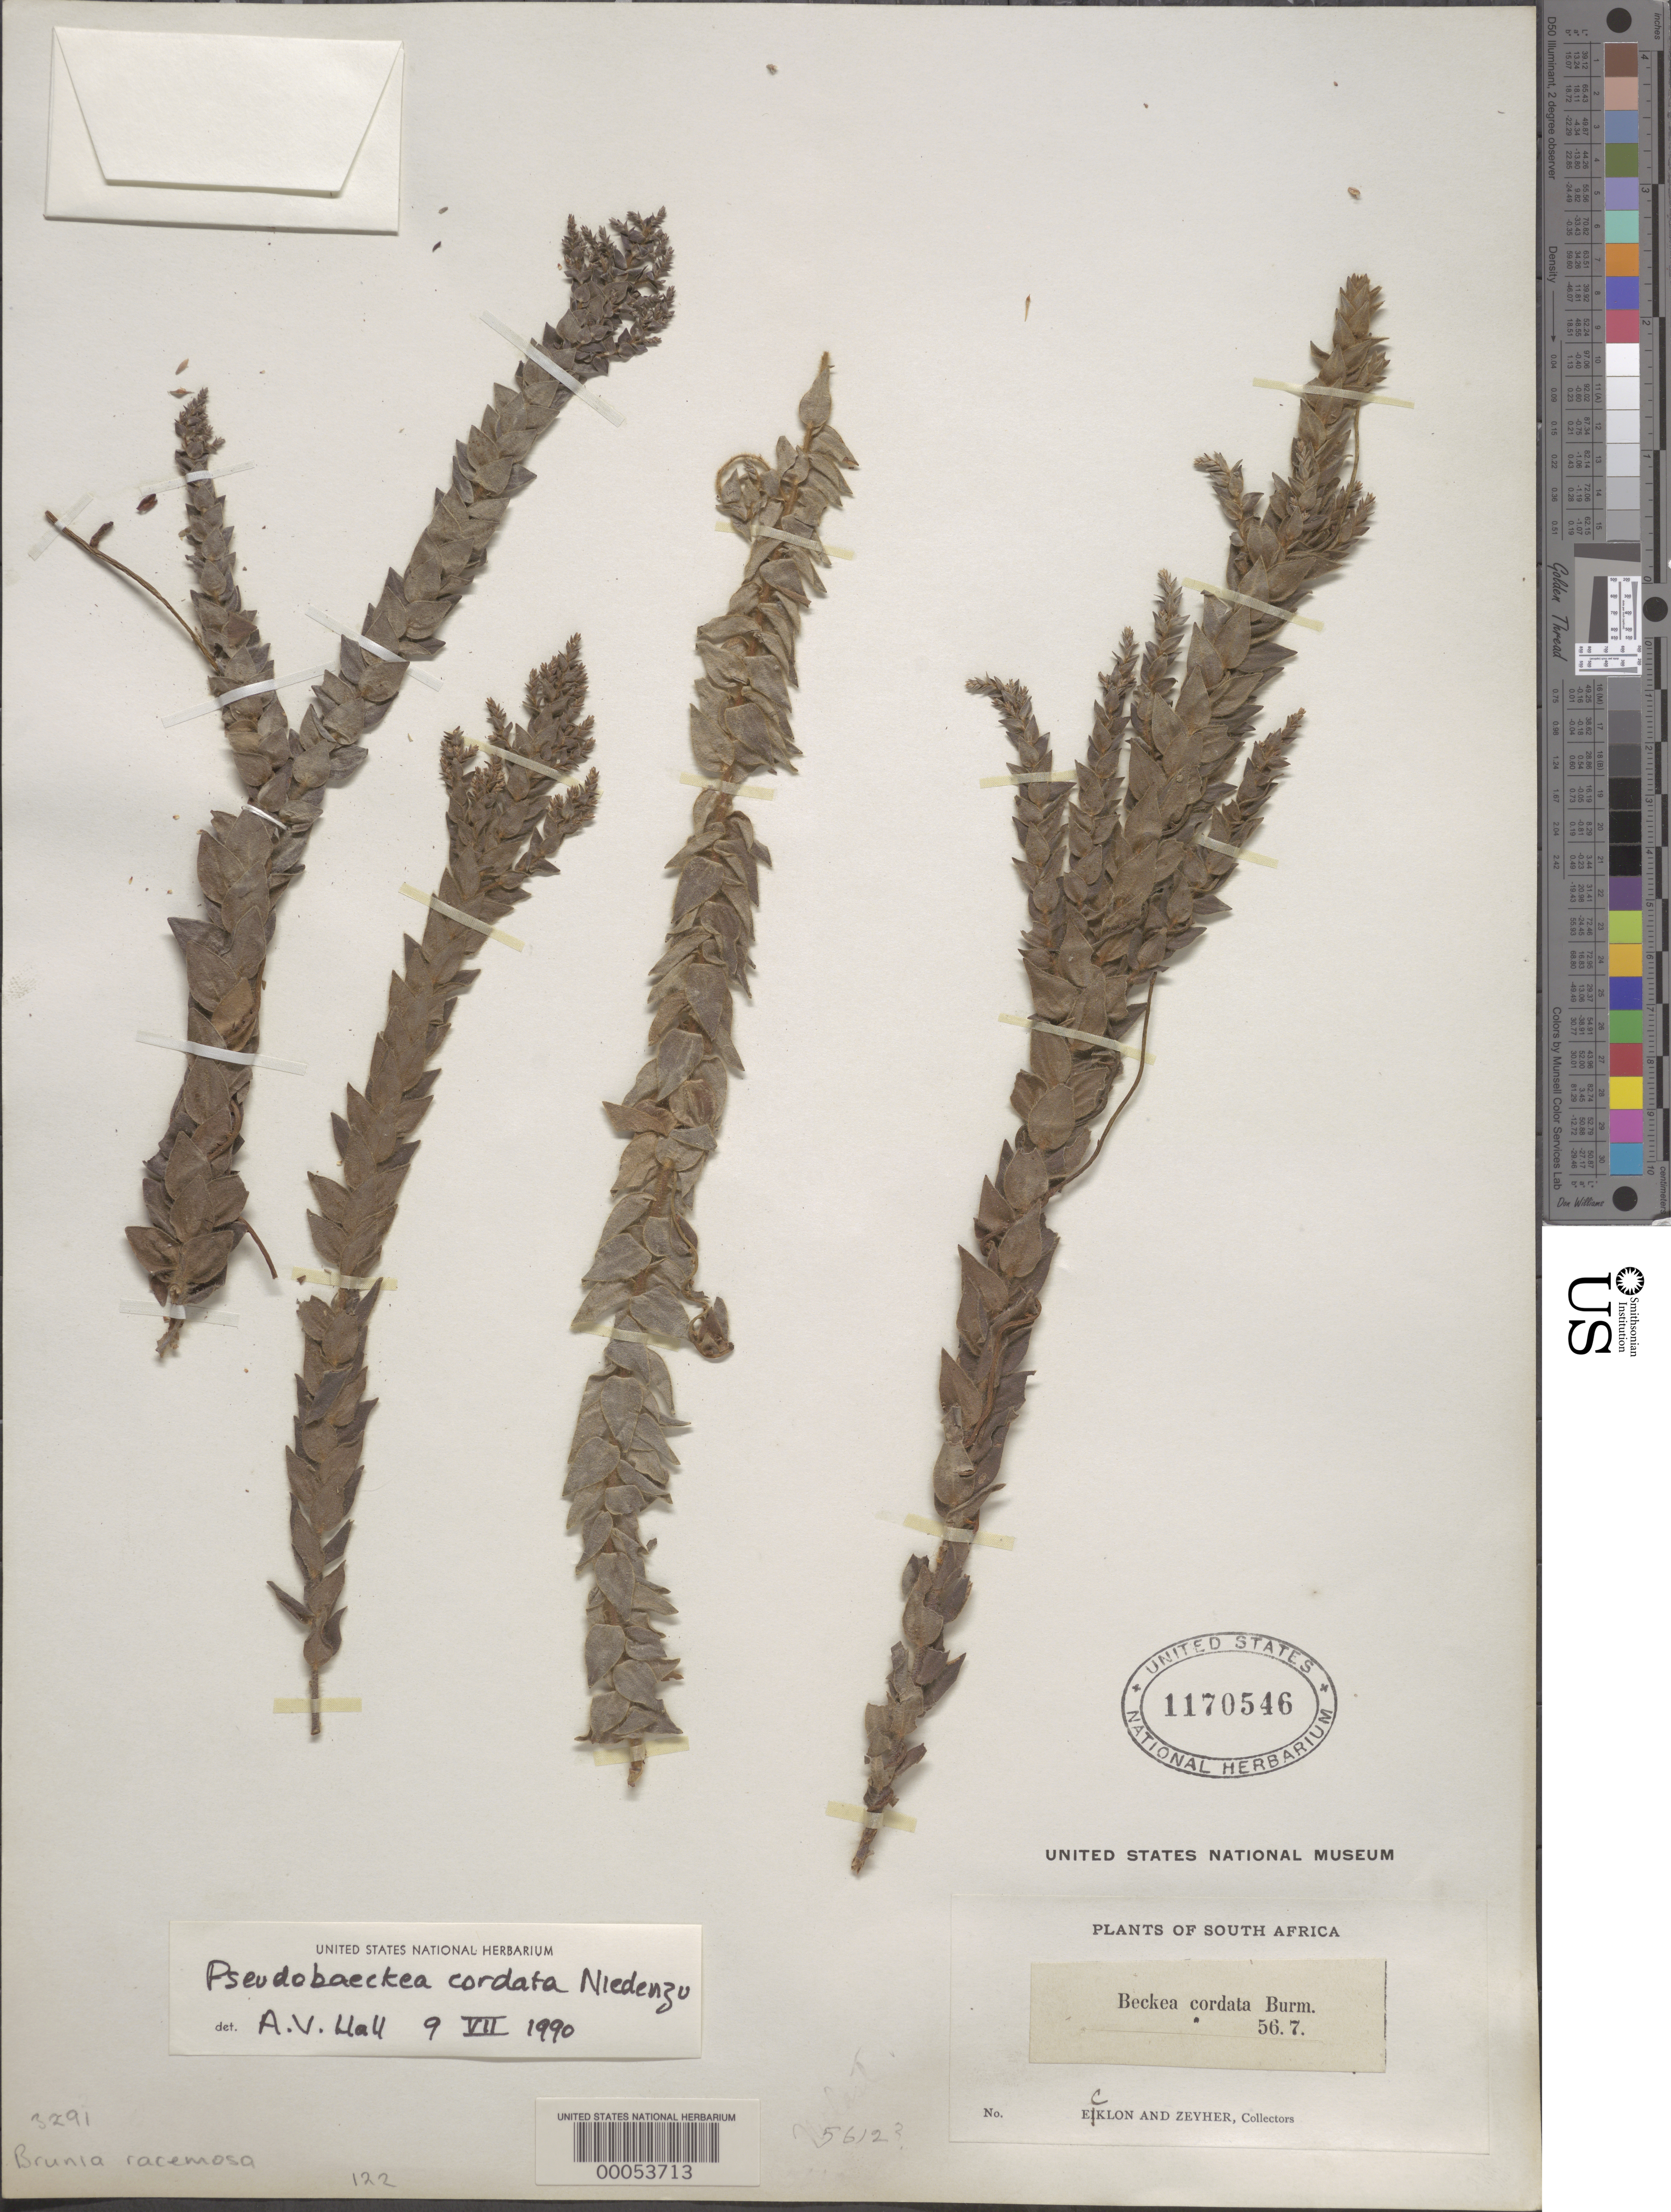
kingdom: Plantae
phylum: Tracheophyta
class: Magnoliopsida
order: Bruniales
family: Bruniaceae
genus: Brunia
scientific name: Brunia cordata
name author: (Burm. f.) Walp.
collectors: C. F. Ecklon & C. Zeyher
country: South Africa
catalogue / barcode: US 1170546